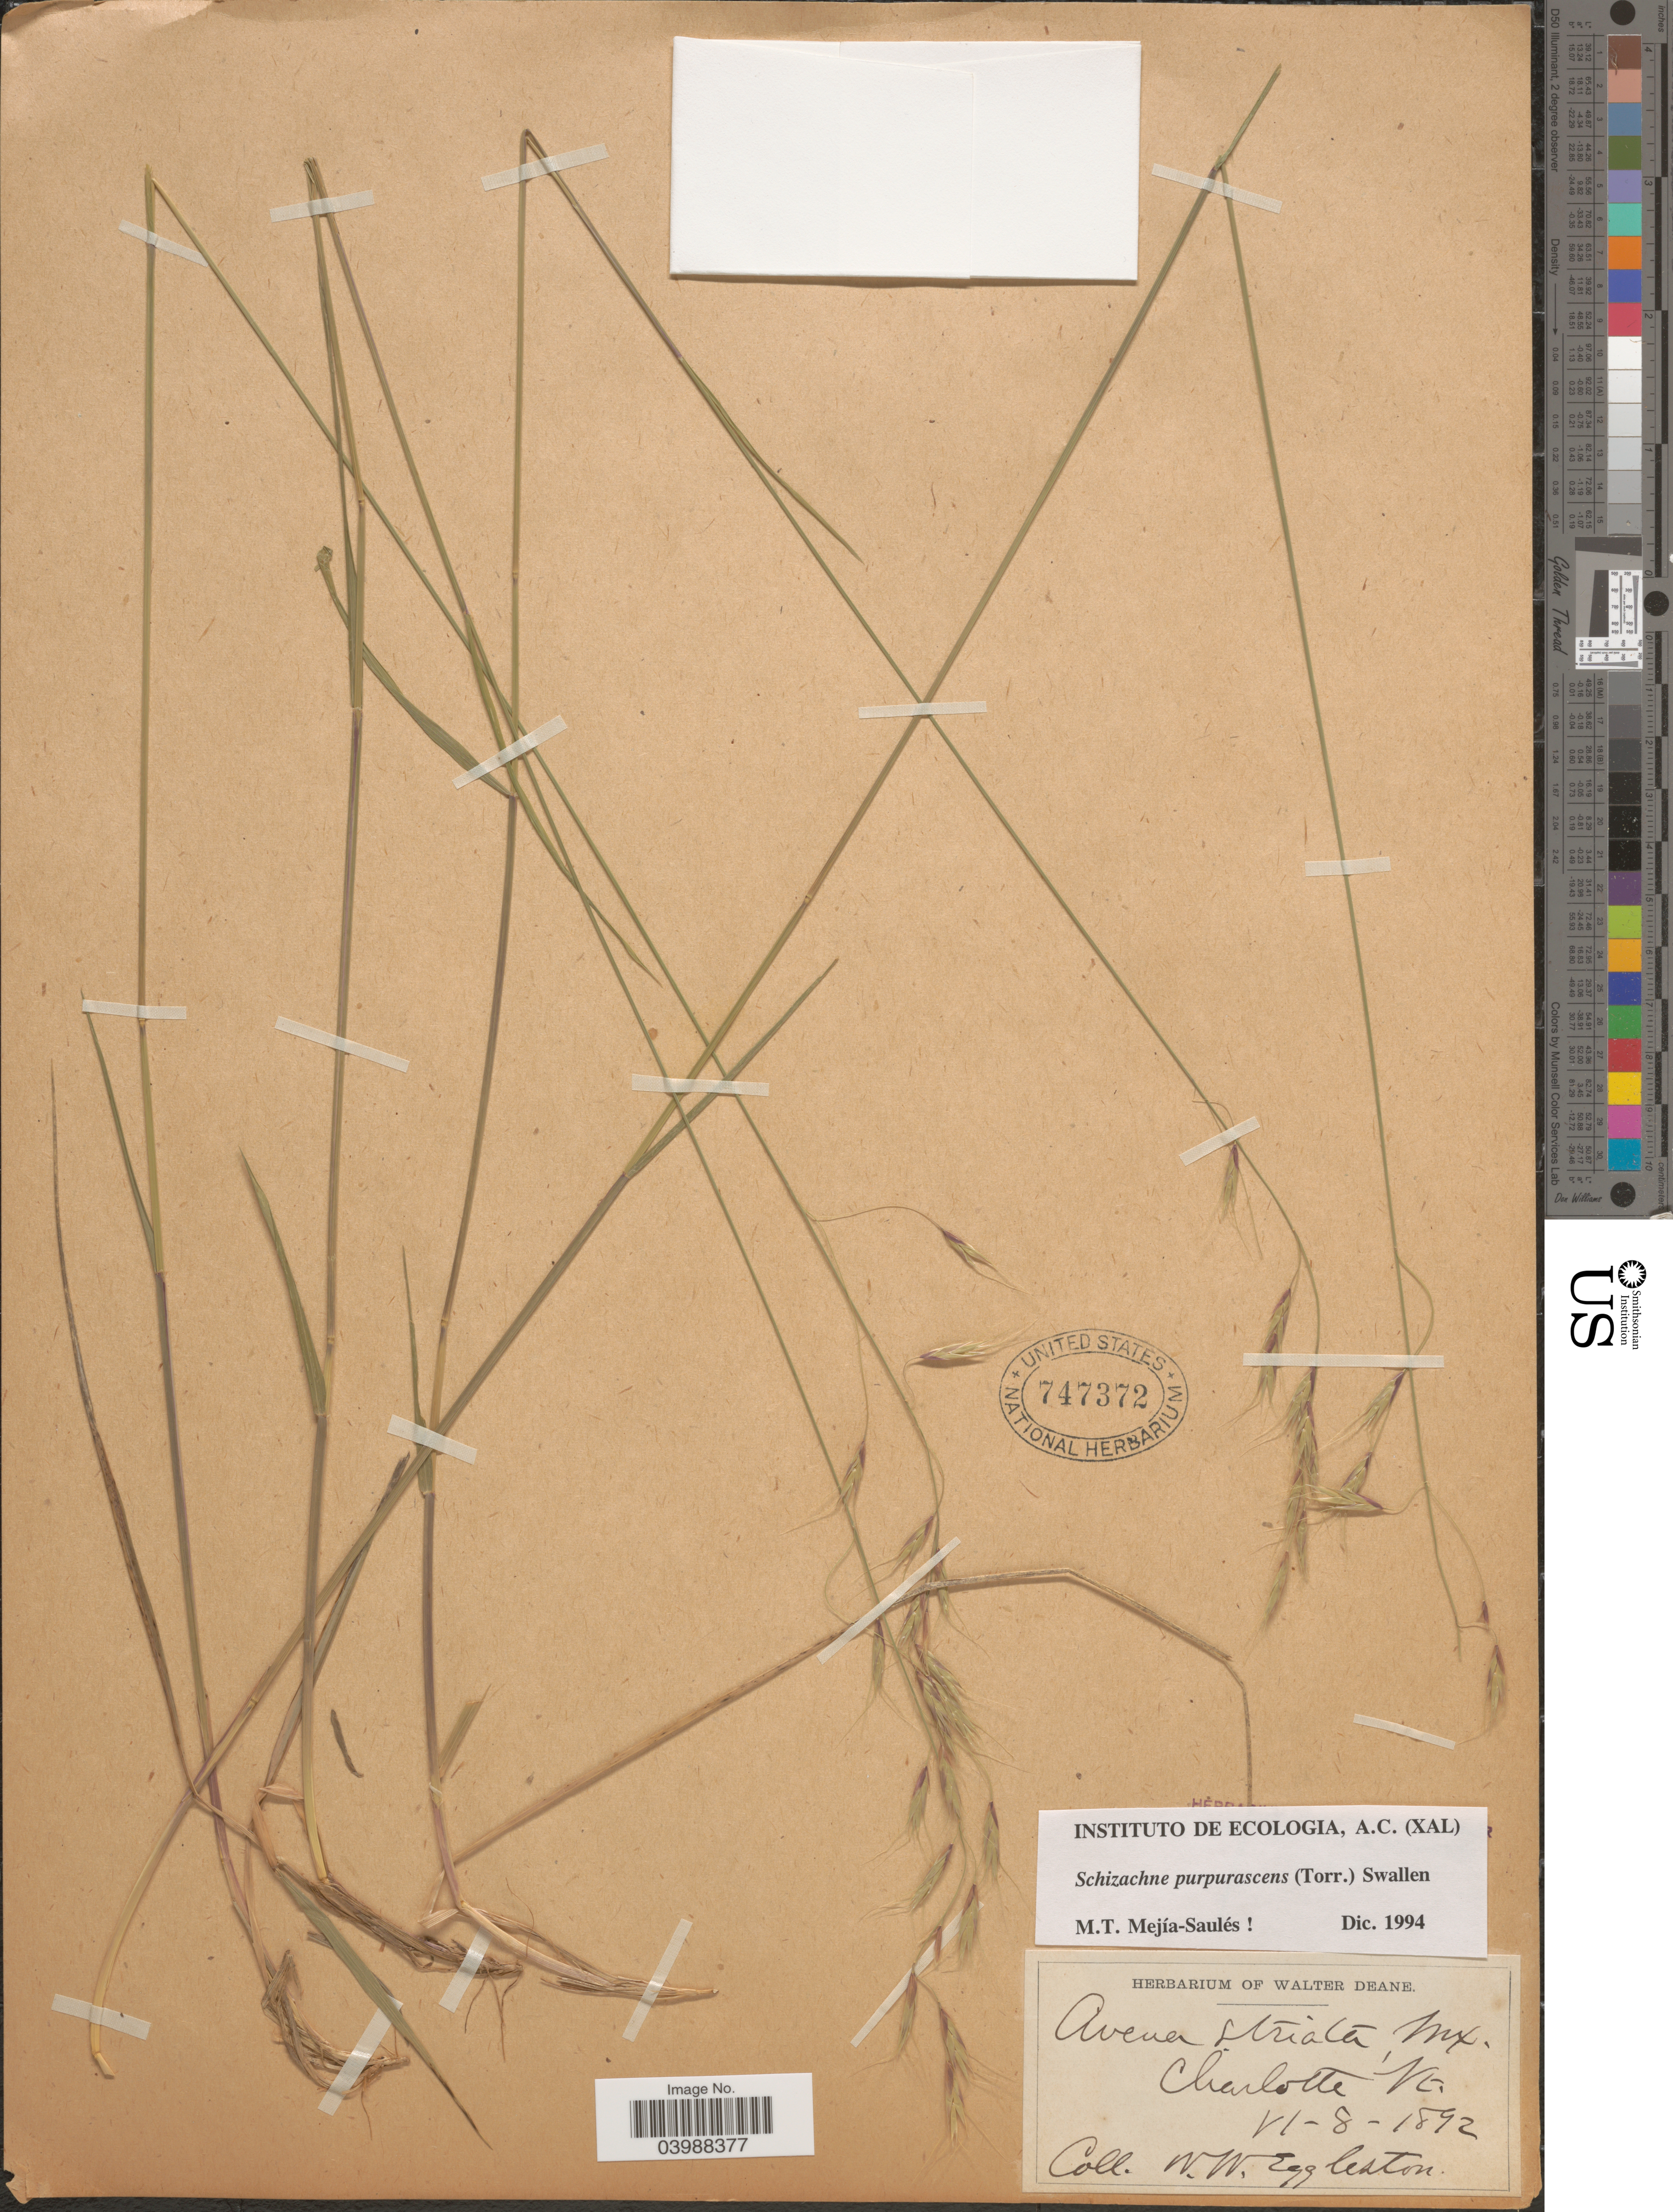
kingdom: Plantae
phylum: Tracheophyta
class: Liliopsida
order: Poales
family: Poaceae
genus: Schizachne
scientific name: Schizachne purpurascens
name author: (Torr.) Swallen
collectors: W. W. Eggleston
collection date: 1892-06-08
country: United States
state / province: Vermont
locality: Charlotte.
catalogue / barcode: US 747372